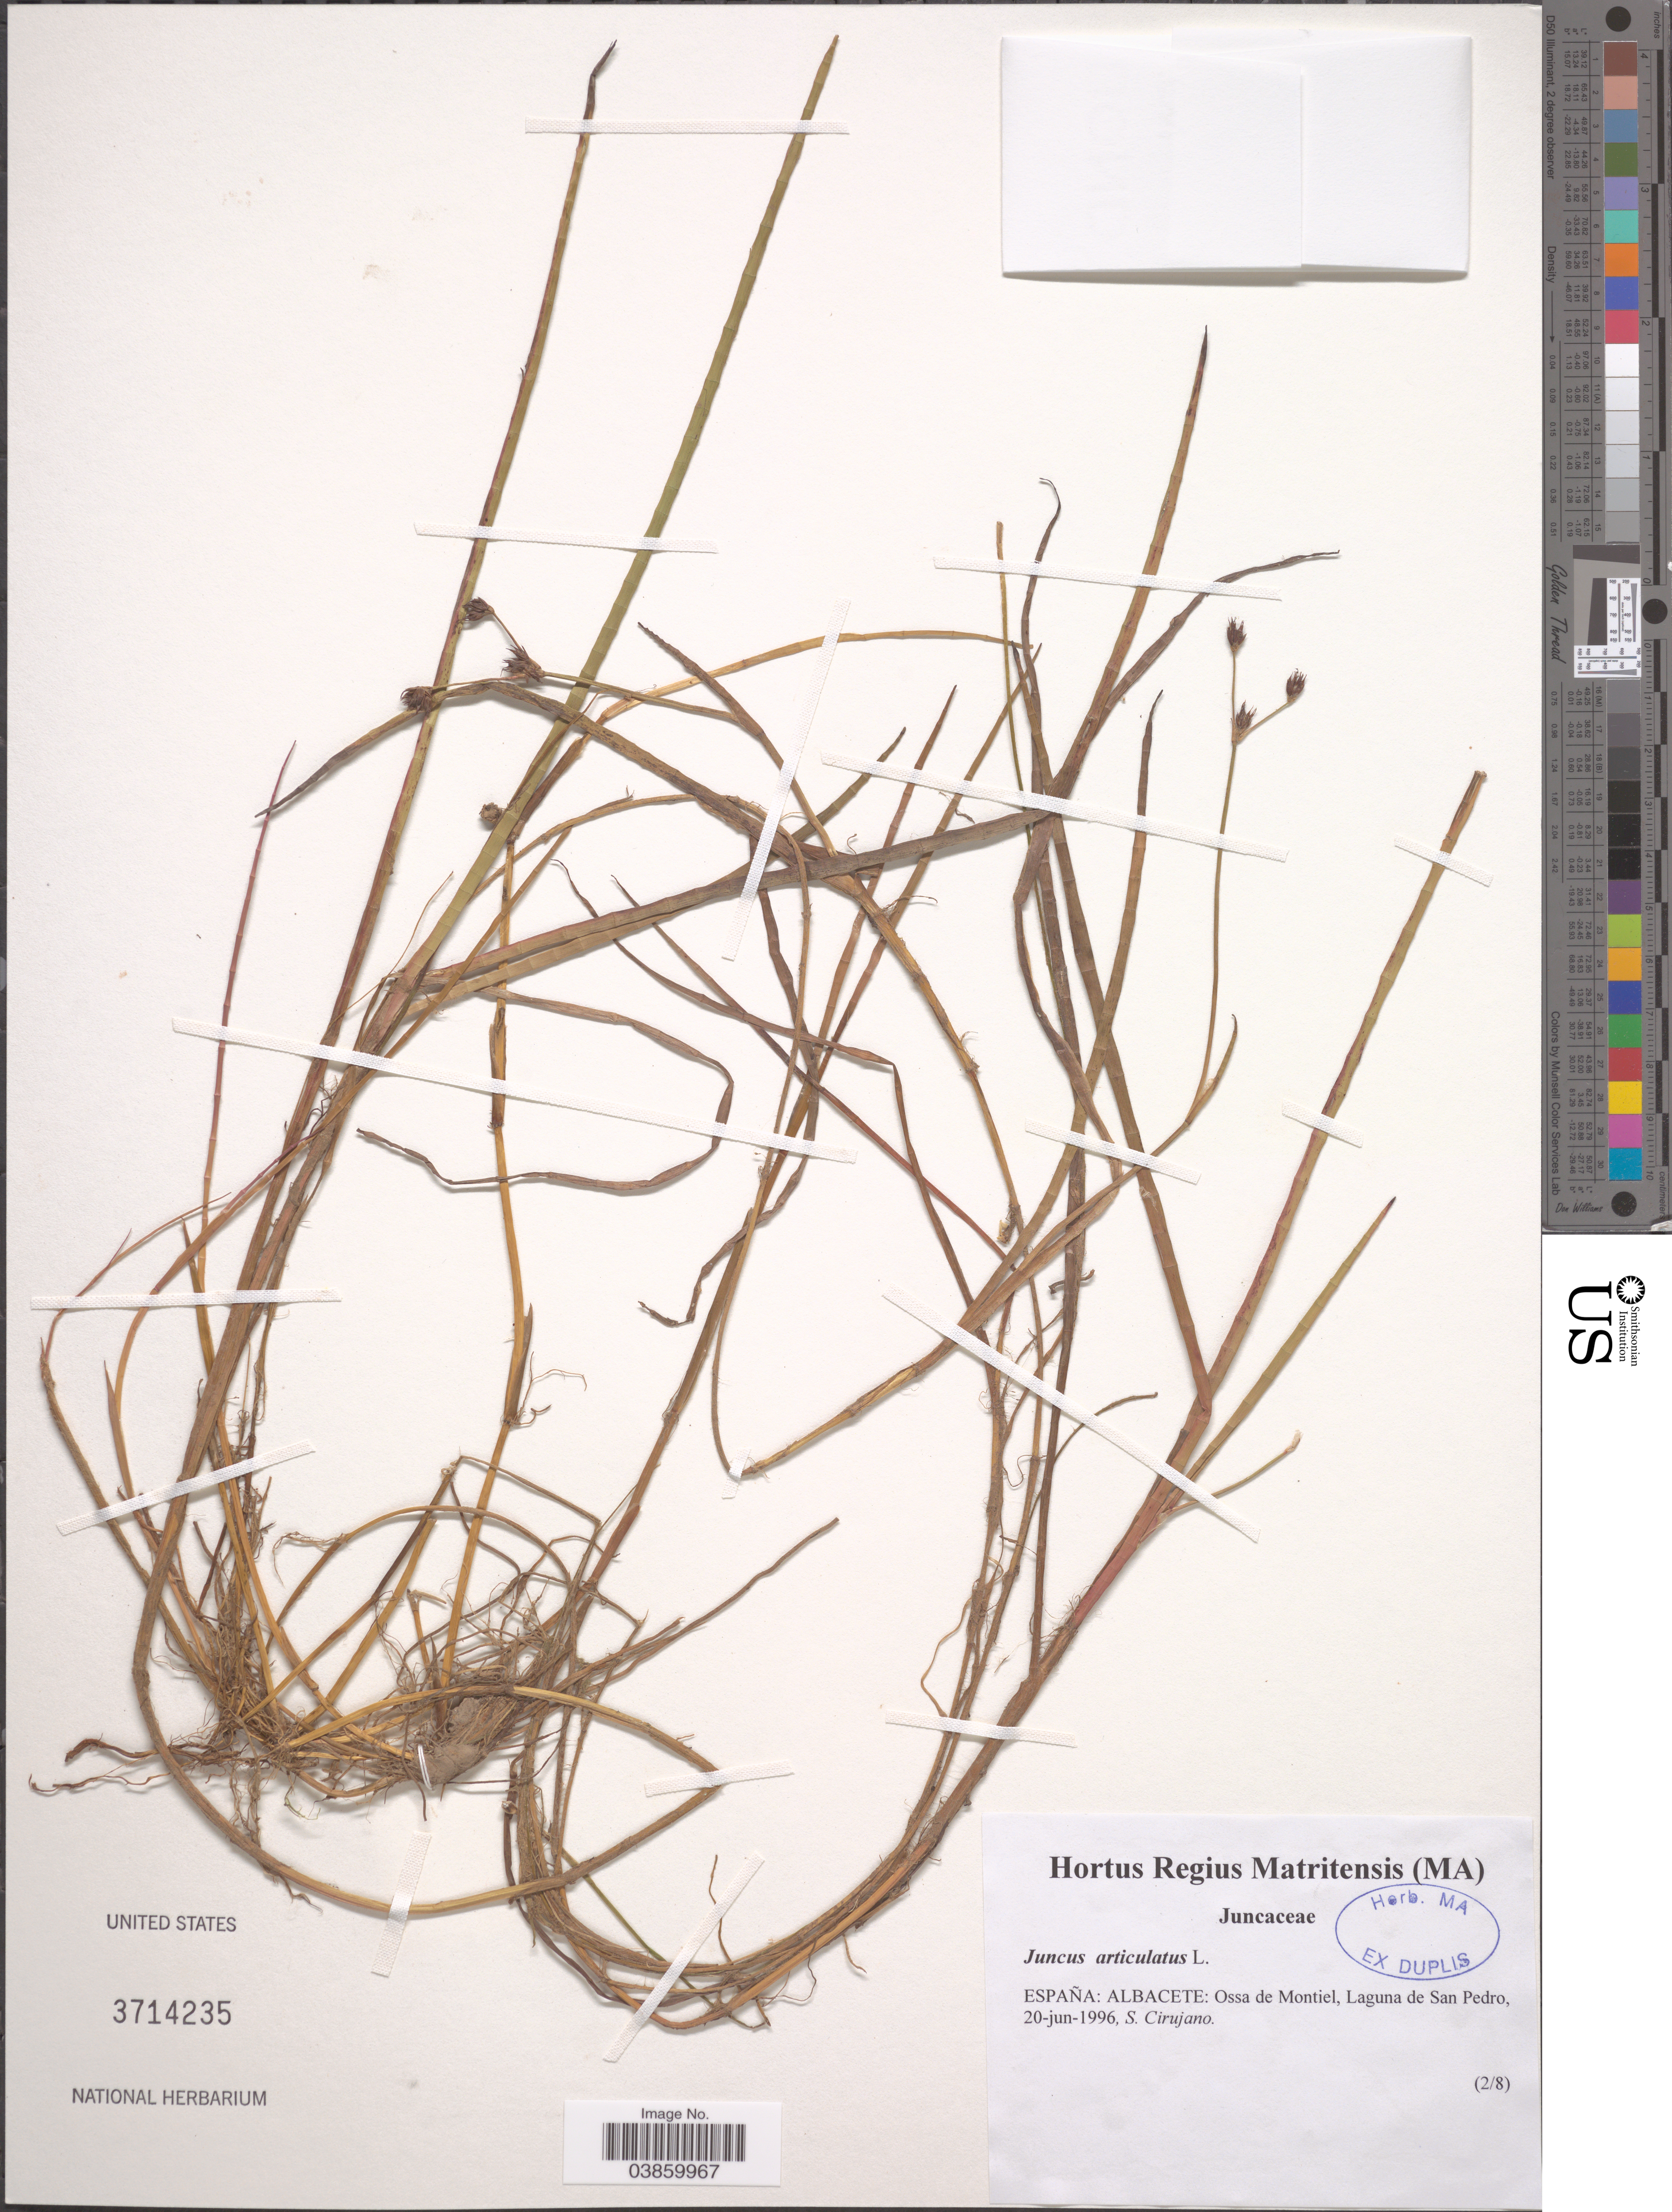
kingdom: Plantae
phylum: Tracheophyta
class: Liliopsida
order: Poales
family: Juncaceae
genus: Juncus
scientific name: Juncus articulatus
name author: L.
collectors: S. Cirujano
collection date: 1996-06-20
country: Spain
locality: Albacete: Ossa de Montiel, Laguna de San Pedro.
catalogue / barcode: US 3714235